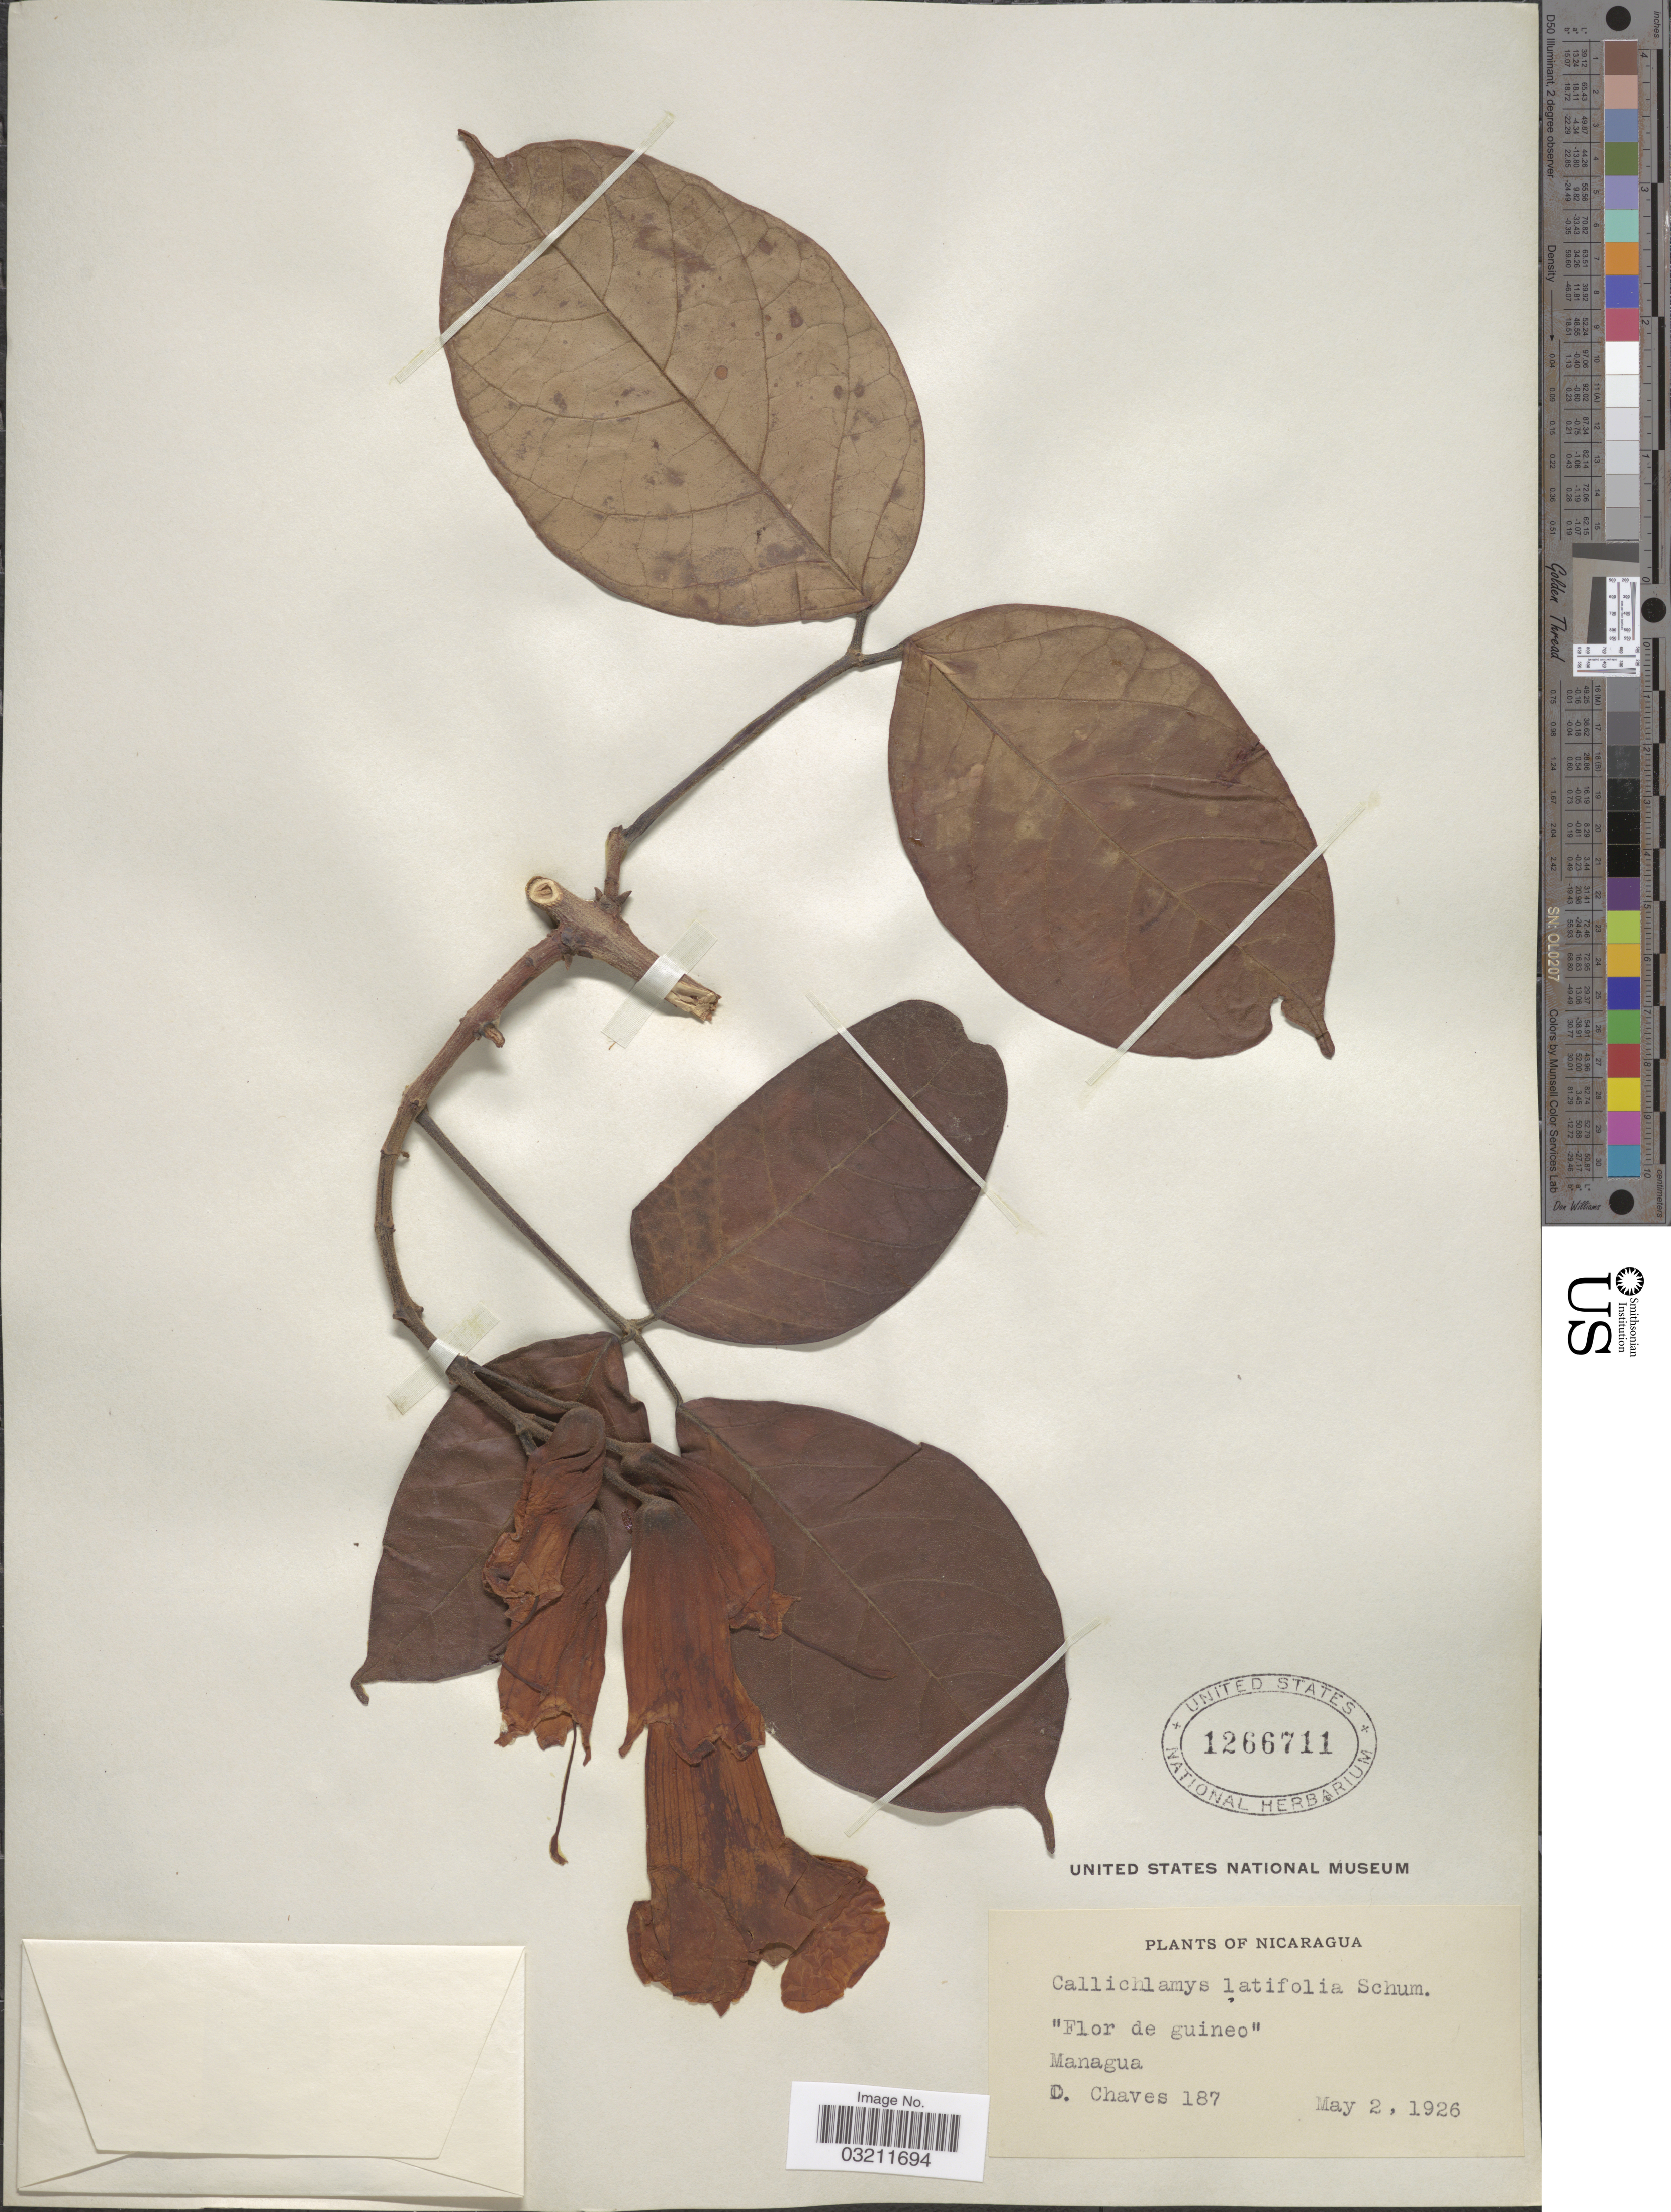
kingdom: Plantae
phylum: Tracheophyta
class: Magnoliopsida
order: Lamiales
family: Bignoniaceae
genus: Callichlamys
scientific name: Callichlamys latifolia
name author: (Rich.) K. Schum.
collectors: D. Chaves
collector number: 187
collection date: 1926-05-02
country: Nicaragua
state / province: Managua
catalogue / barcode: US 1266711